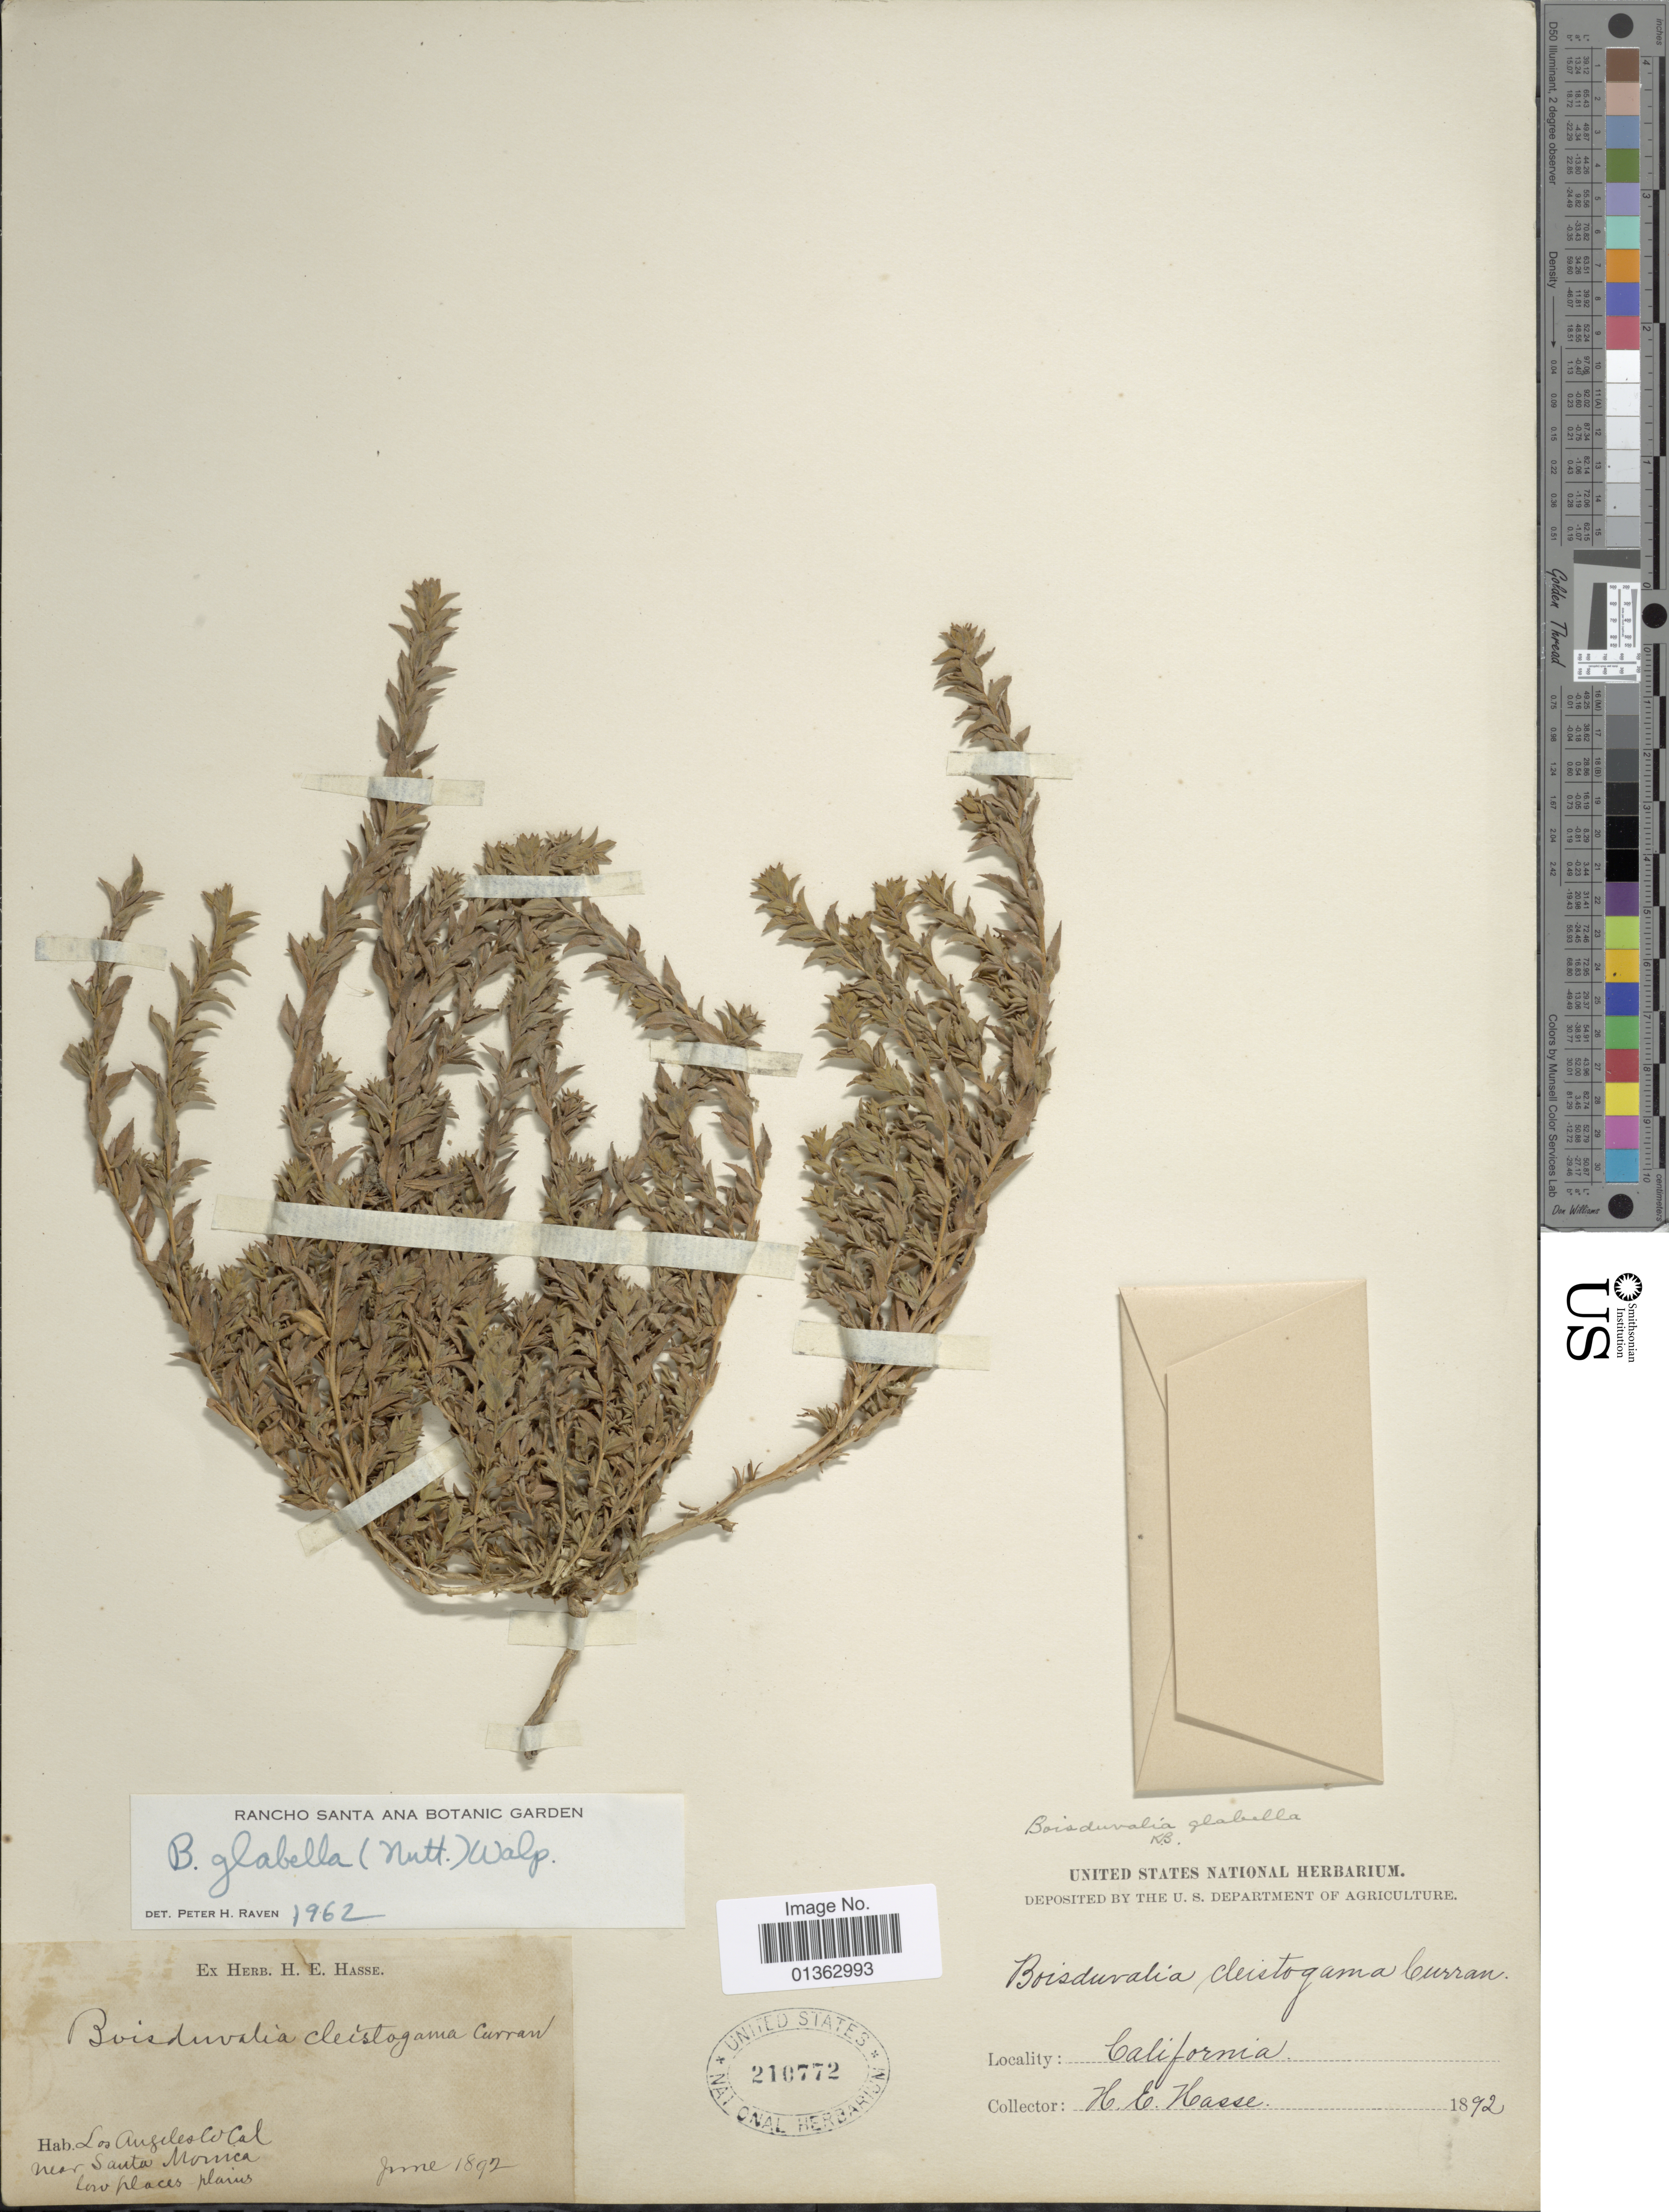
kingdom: Plantae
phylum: Tracheophyta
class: Magnoliopsida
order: Myrtales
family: Onagraceae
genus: Epilobium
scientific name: Epilobium campestre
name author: (Jeps.) Hoch & W.L. Wagner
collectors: H. E. Hasse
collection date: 1892-06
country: United States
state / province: California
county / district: Los Angeles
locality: Los Angeles Co. near Santa Monica.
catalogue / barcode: US 210772